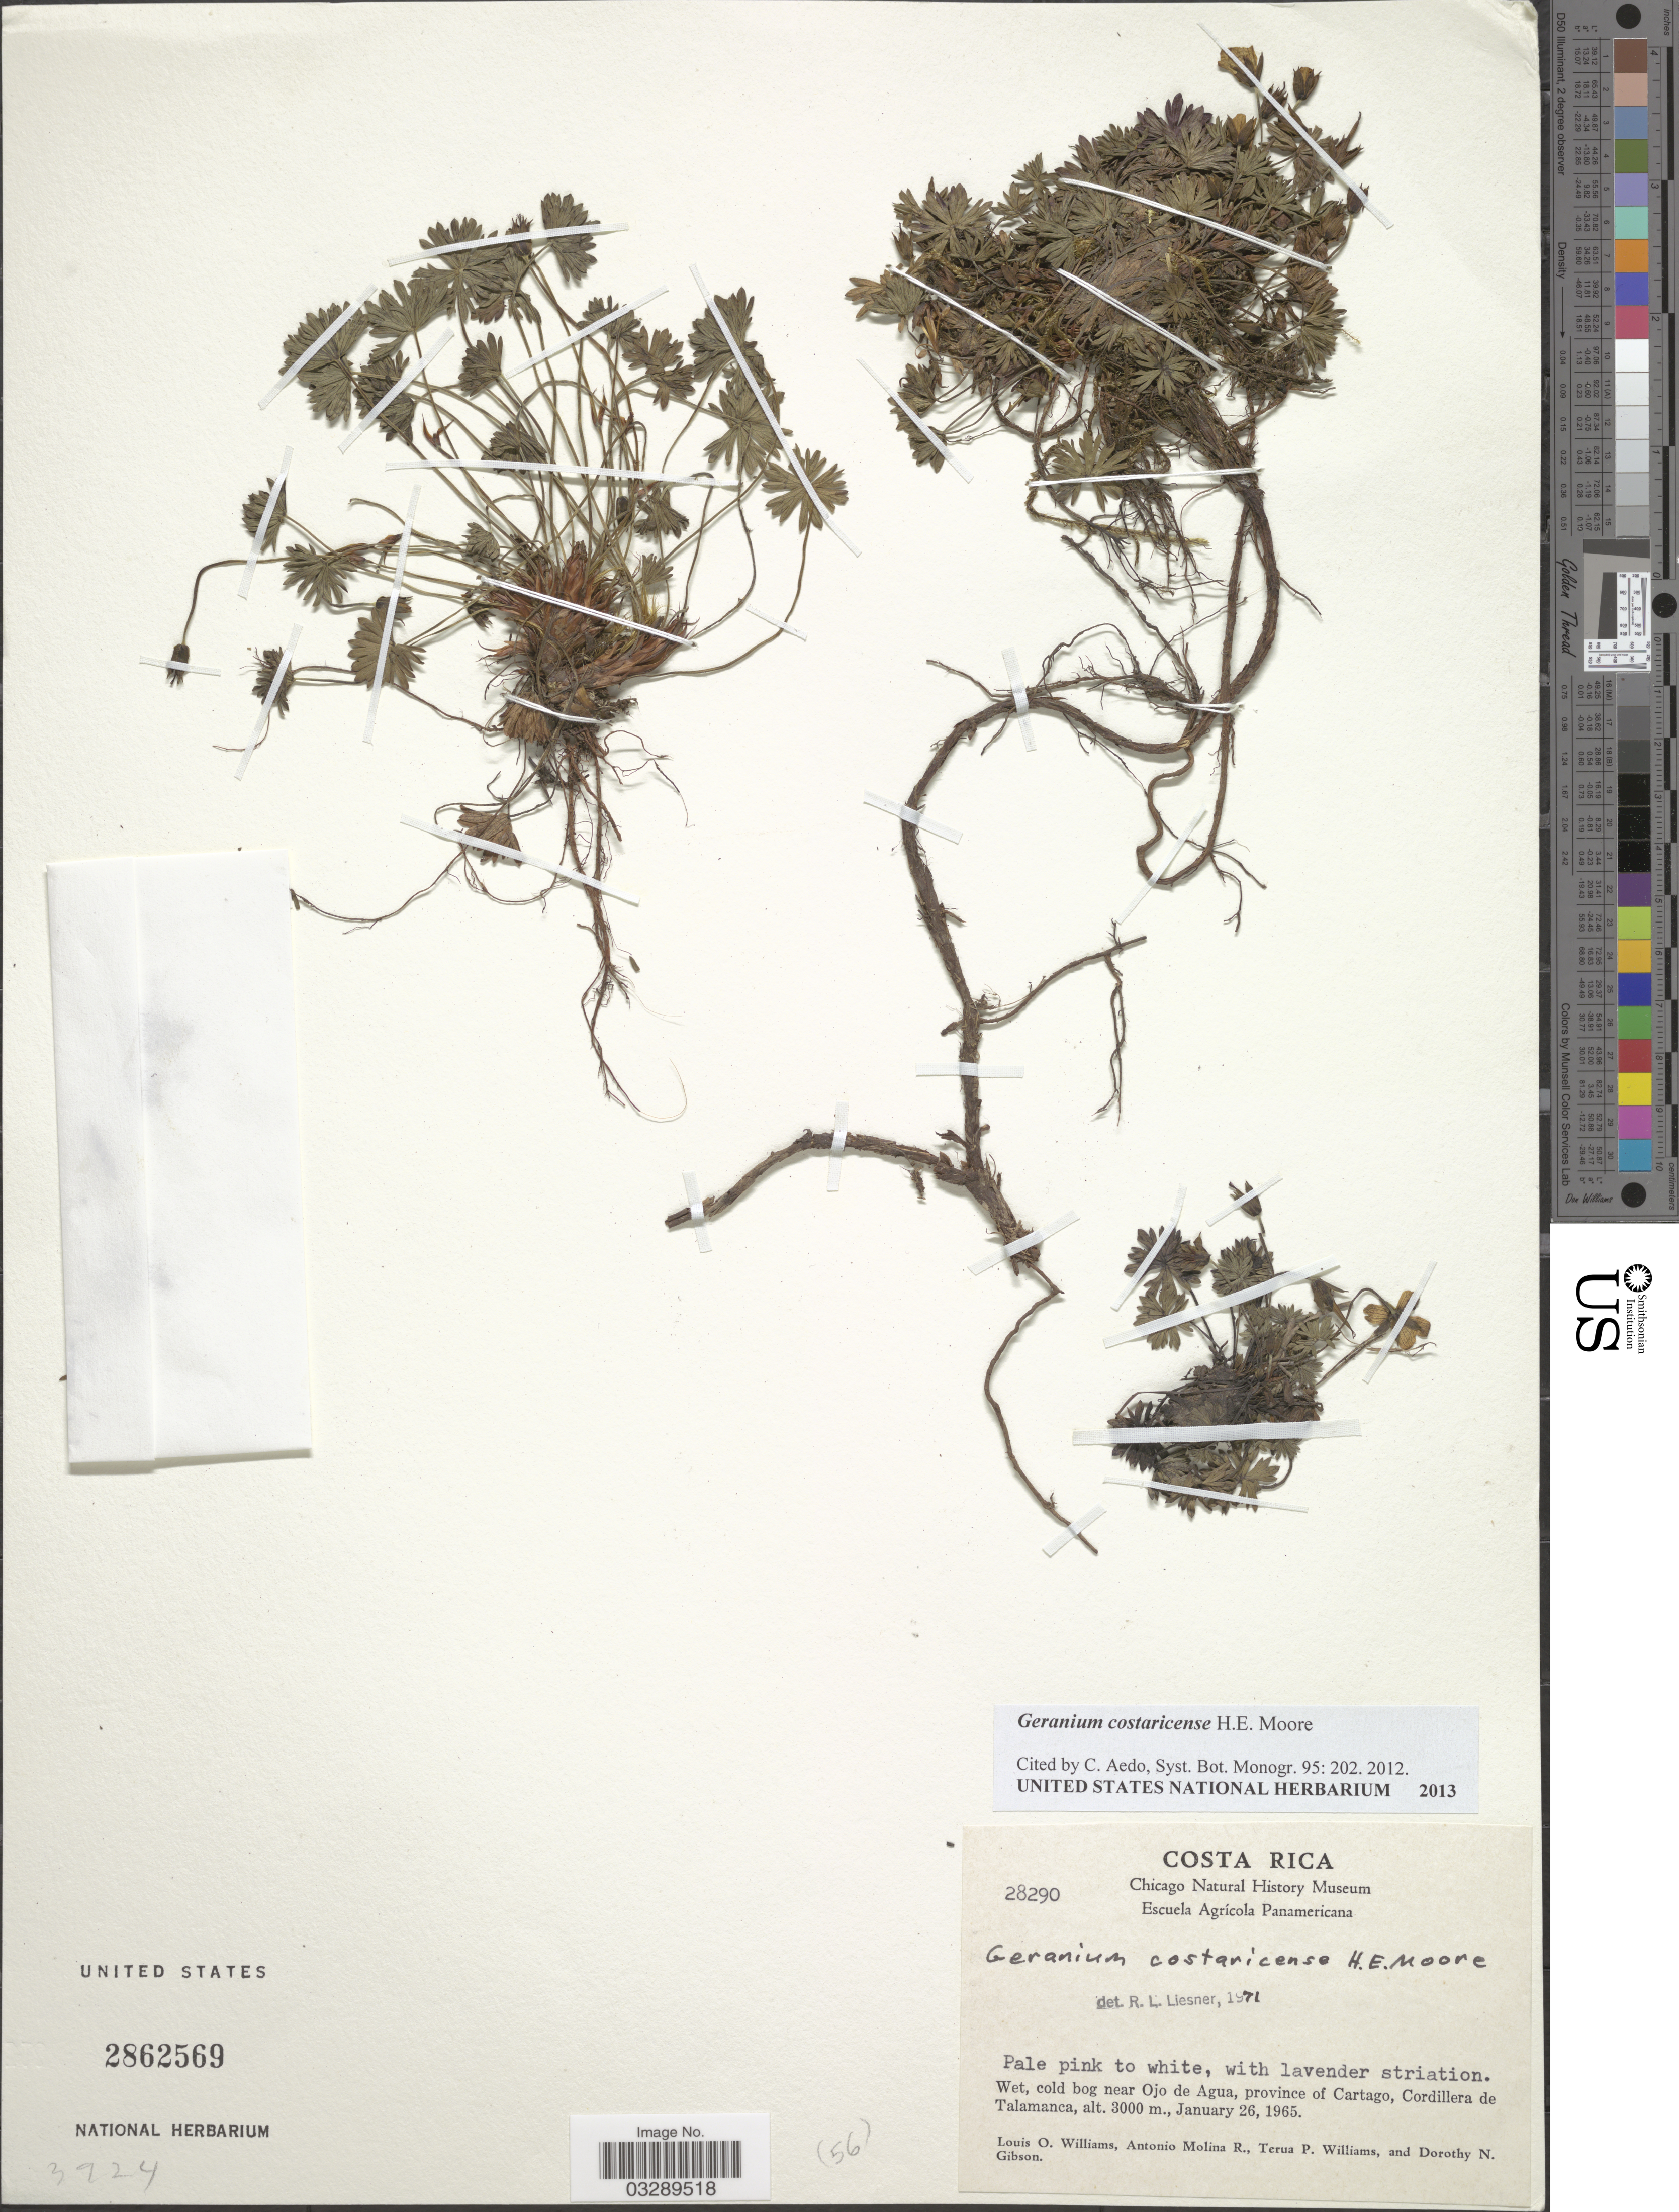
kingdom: Plantae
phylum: Tracheophyta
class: Magnoliopsida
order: Geraniales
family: Geraniaceae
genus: Geranium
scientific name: Geranium costaricense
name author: H.E. Moore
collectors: L. O. Williams, A. Molina R., T. Williams & D. N. Gibson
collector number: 28290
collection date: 1965-01-26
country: Costa Rica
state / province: Cartago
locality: Wet, cold bog near Ojo de Agua, province of Cartago, Cordillera de Talamanca.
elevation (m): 3000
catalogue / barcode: US 2862569